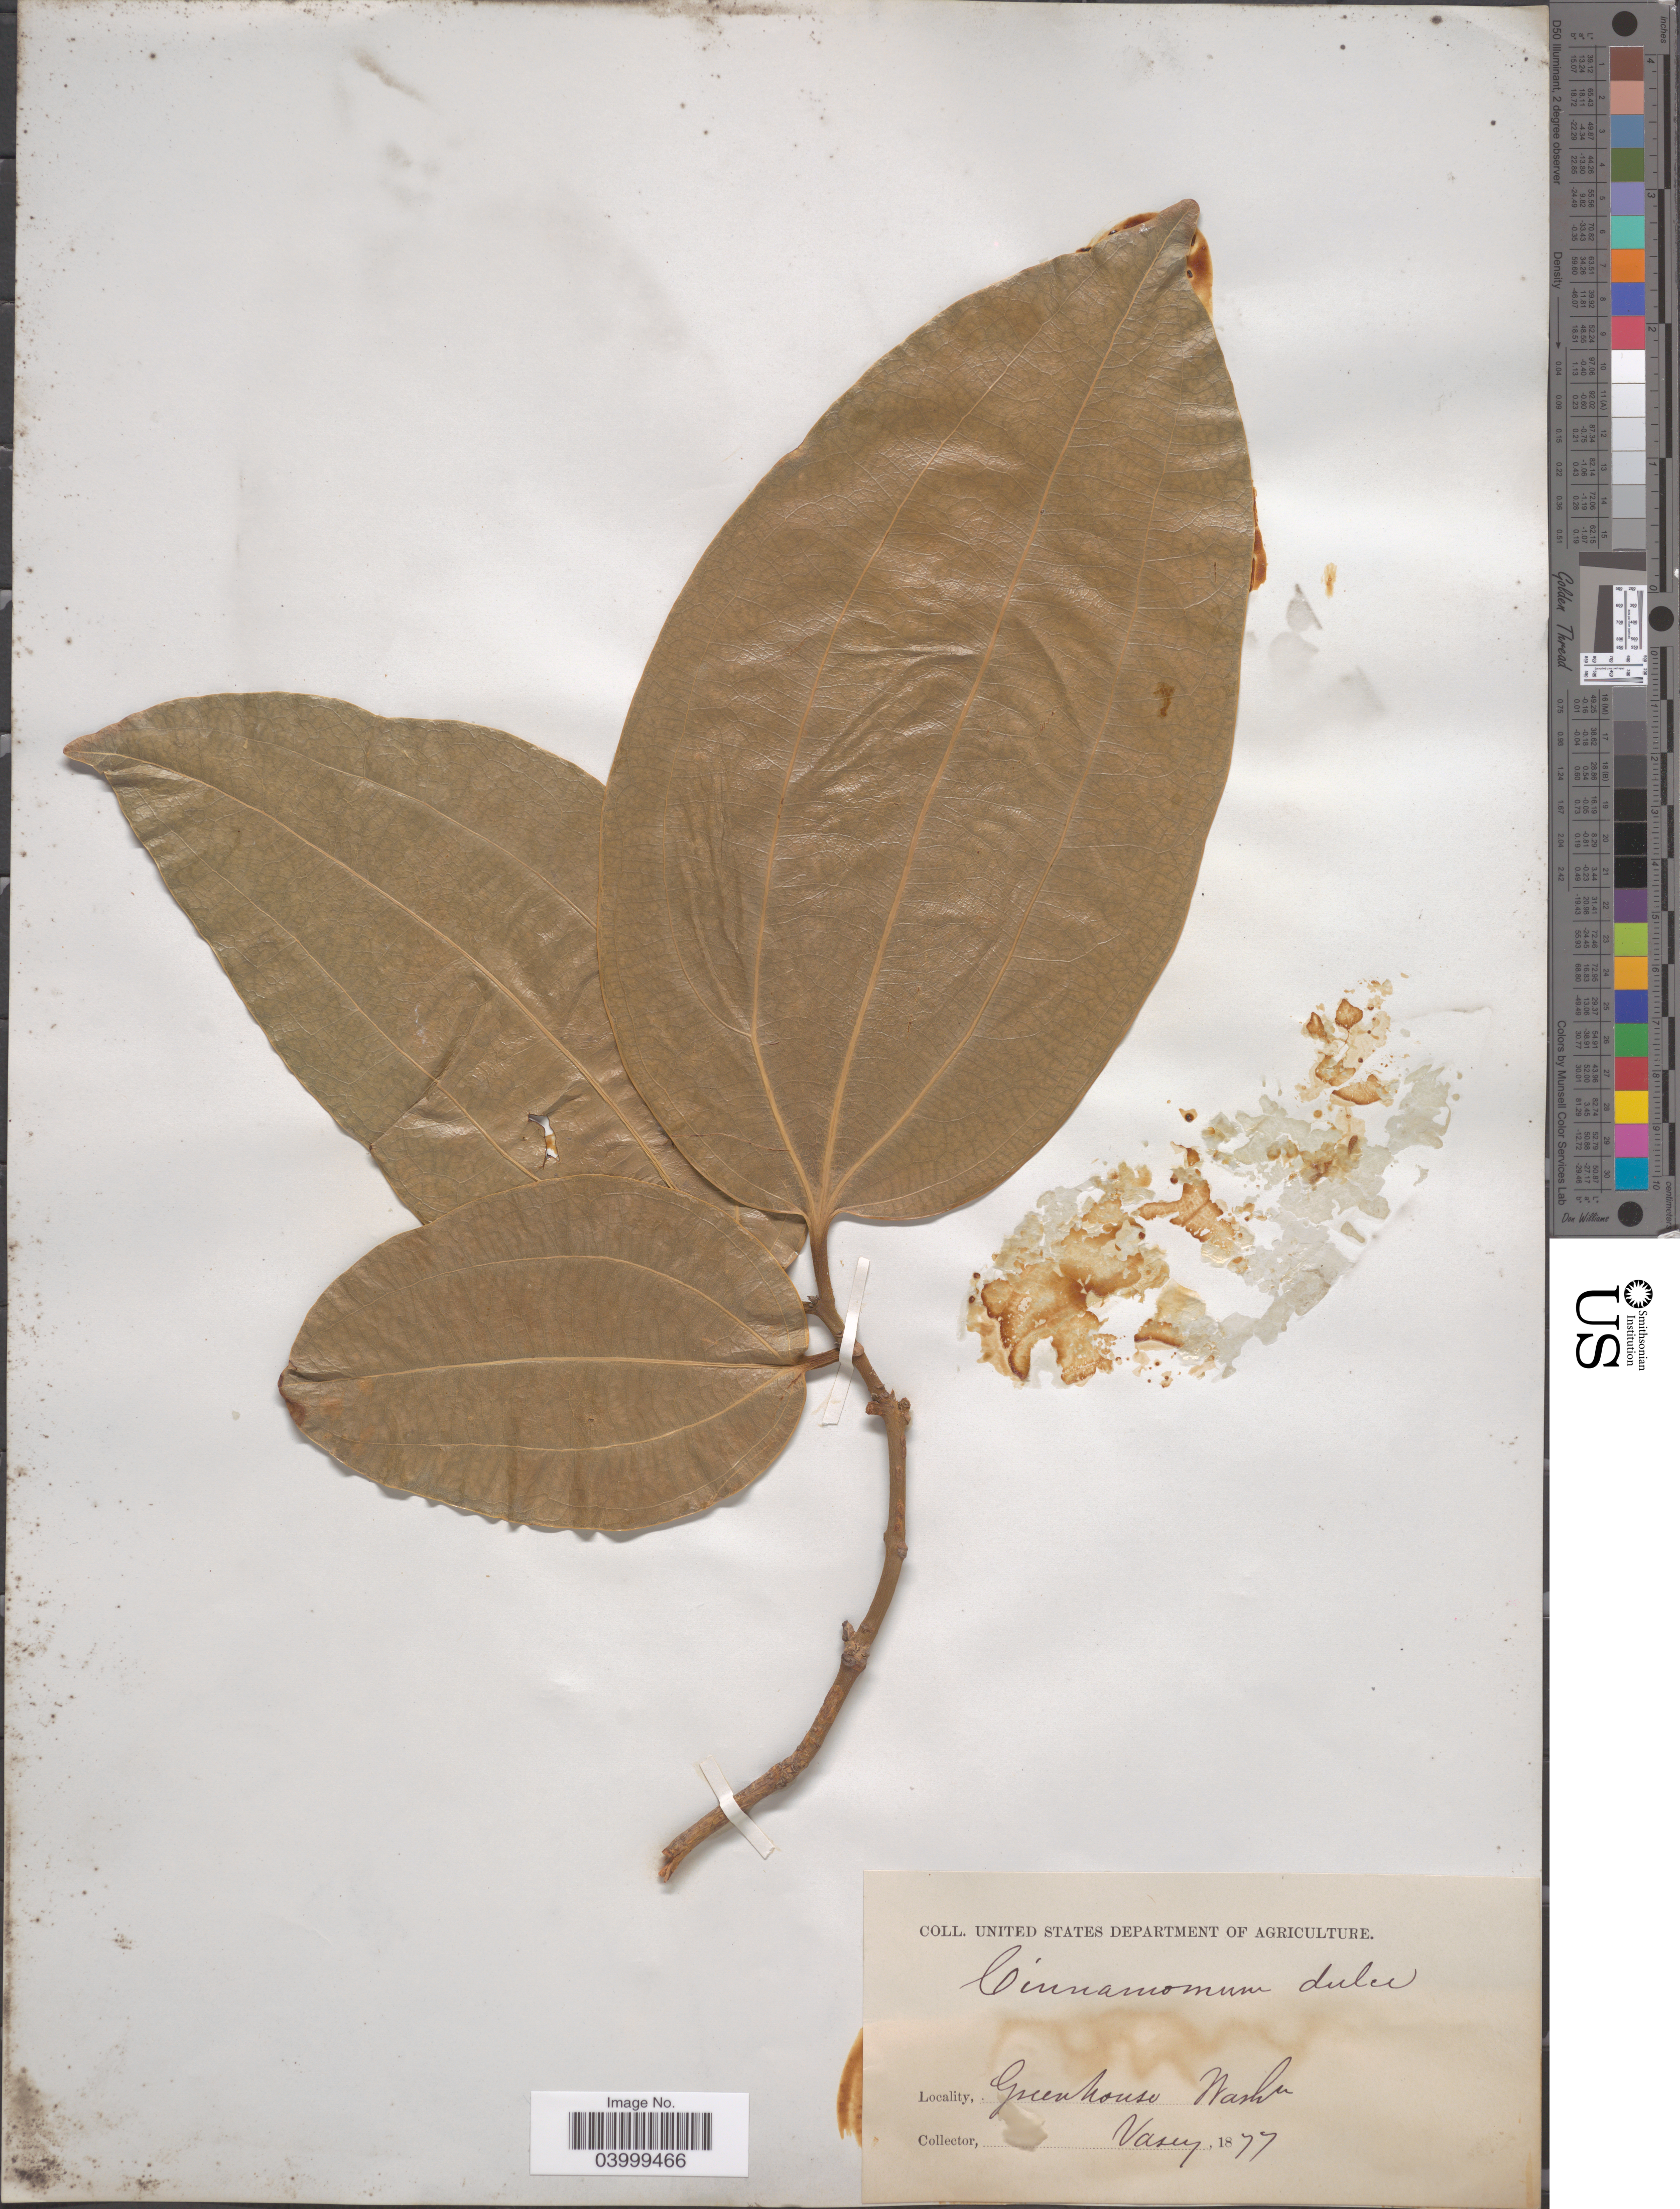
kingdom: Plantae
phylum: Tracheophyta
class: Magnoliopsida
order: Laurales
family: Lauraceae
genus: Cinnamomum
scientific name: Cinnamomum sp.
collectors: Vasey, --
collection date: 1877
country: United States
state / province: District of Columbia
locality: Greenhouse.